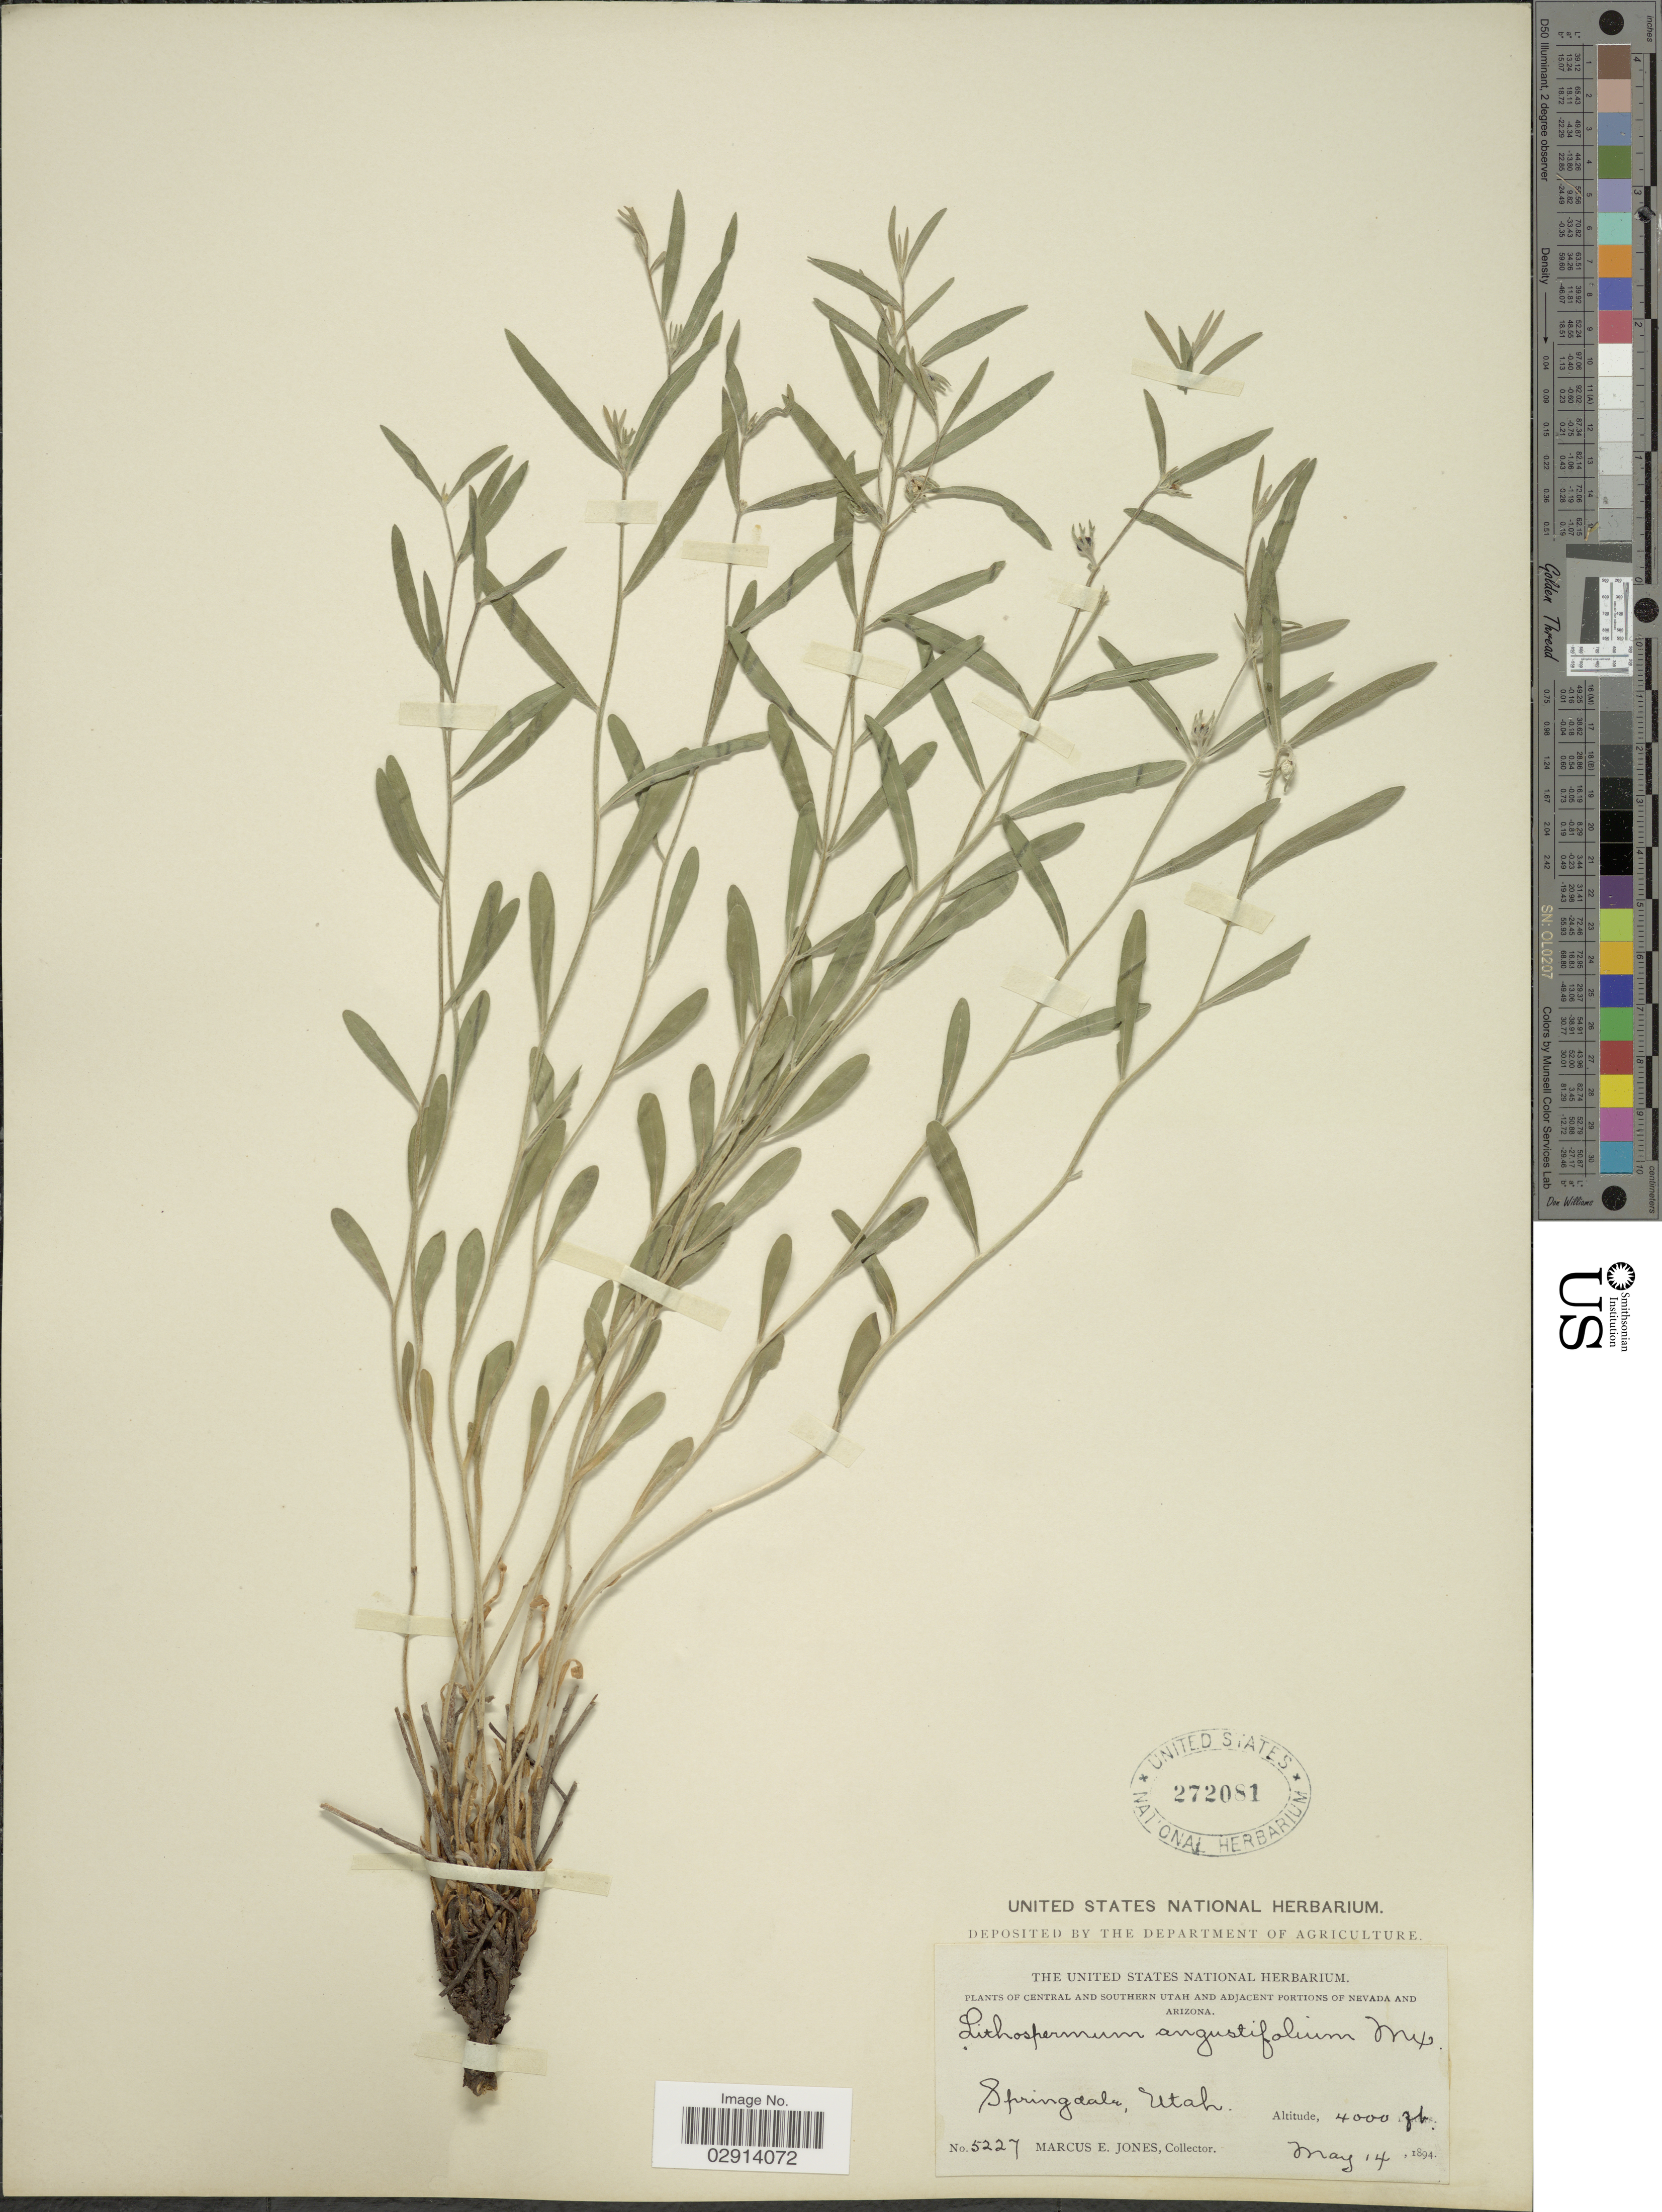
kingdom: Plantae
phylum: Tracheophyta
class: Magnoliopsida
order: Boraginales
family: Boraginaceae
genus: Lithospermum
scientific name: Lithospermum incisum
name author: Lehm.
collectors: M. E. Jones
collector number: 5227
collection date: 1894-05-14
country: United States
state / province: Utah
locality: Springdale.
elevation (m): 1219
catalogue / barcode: US 272081